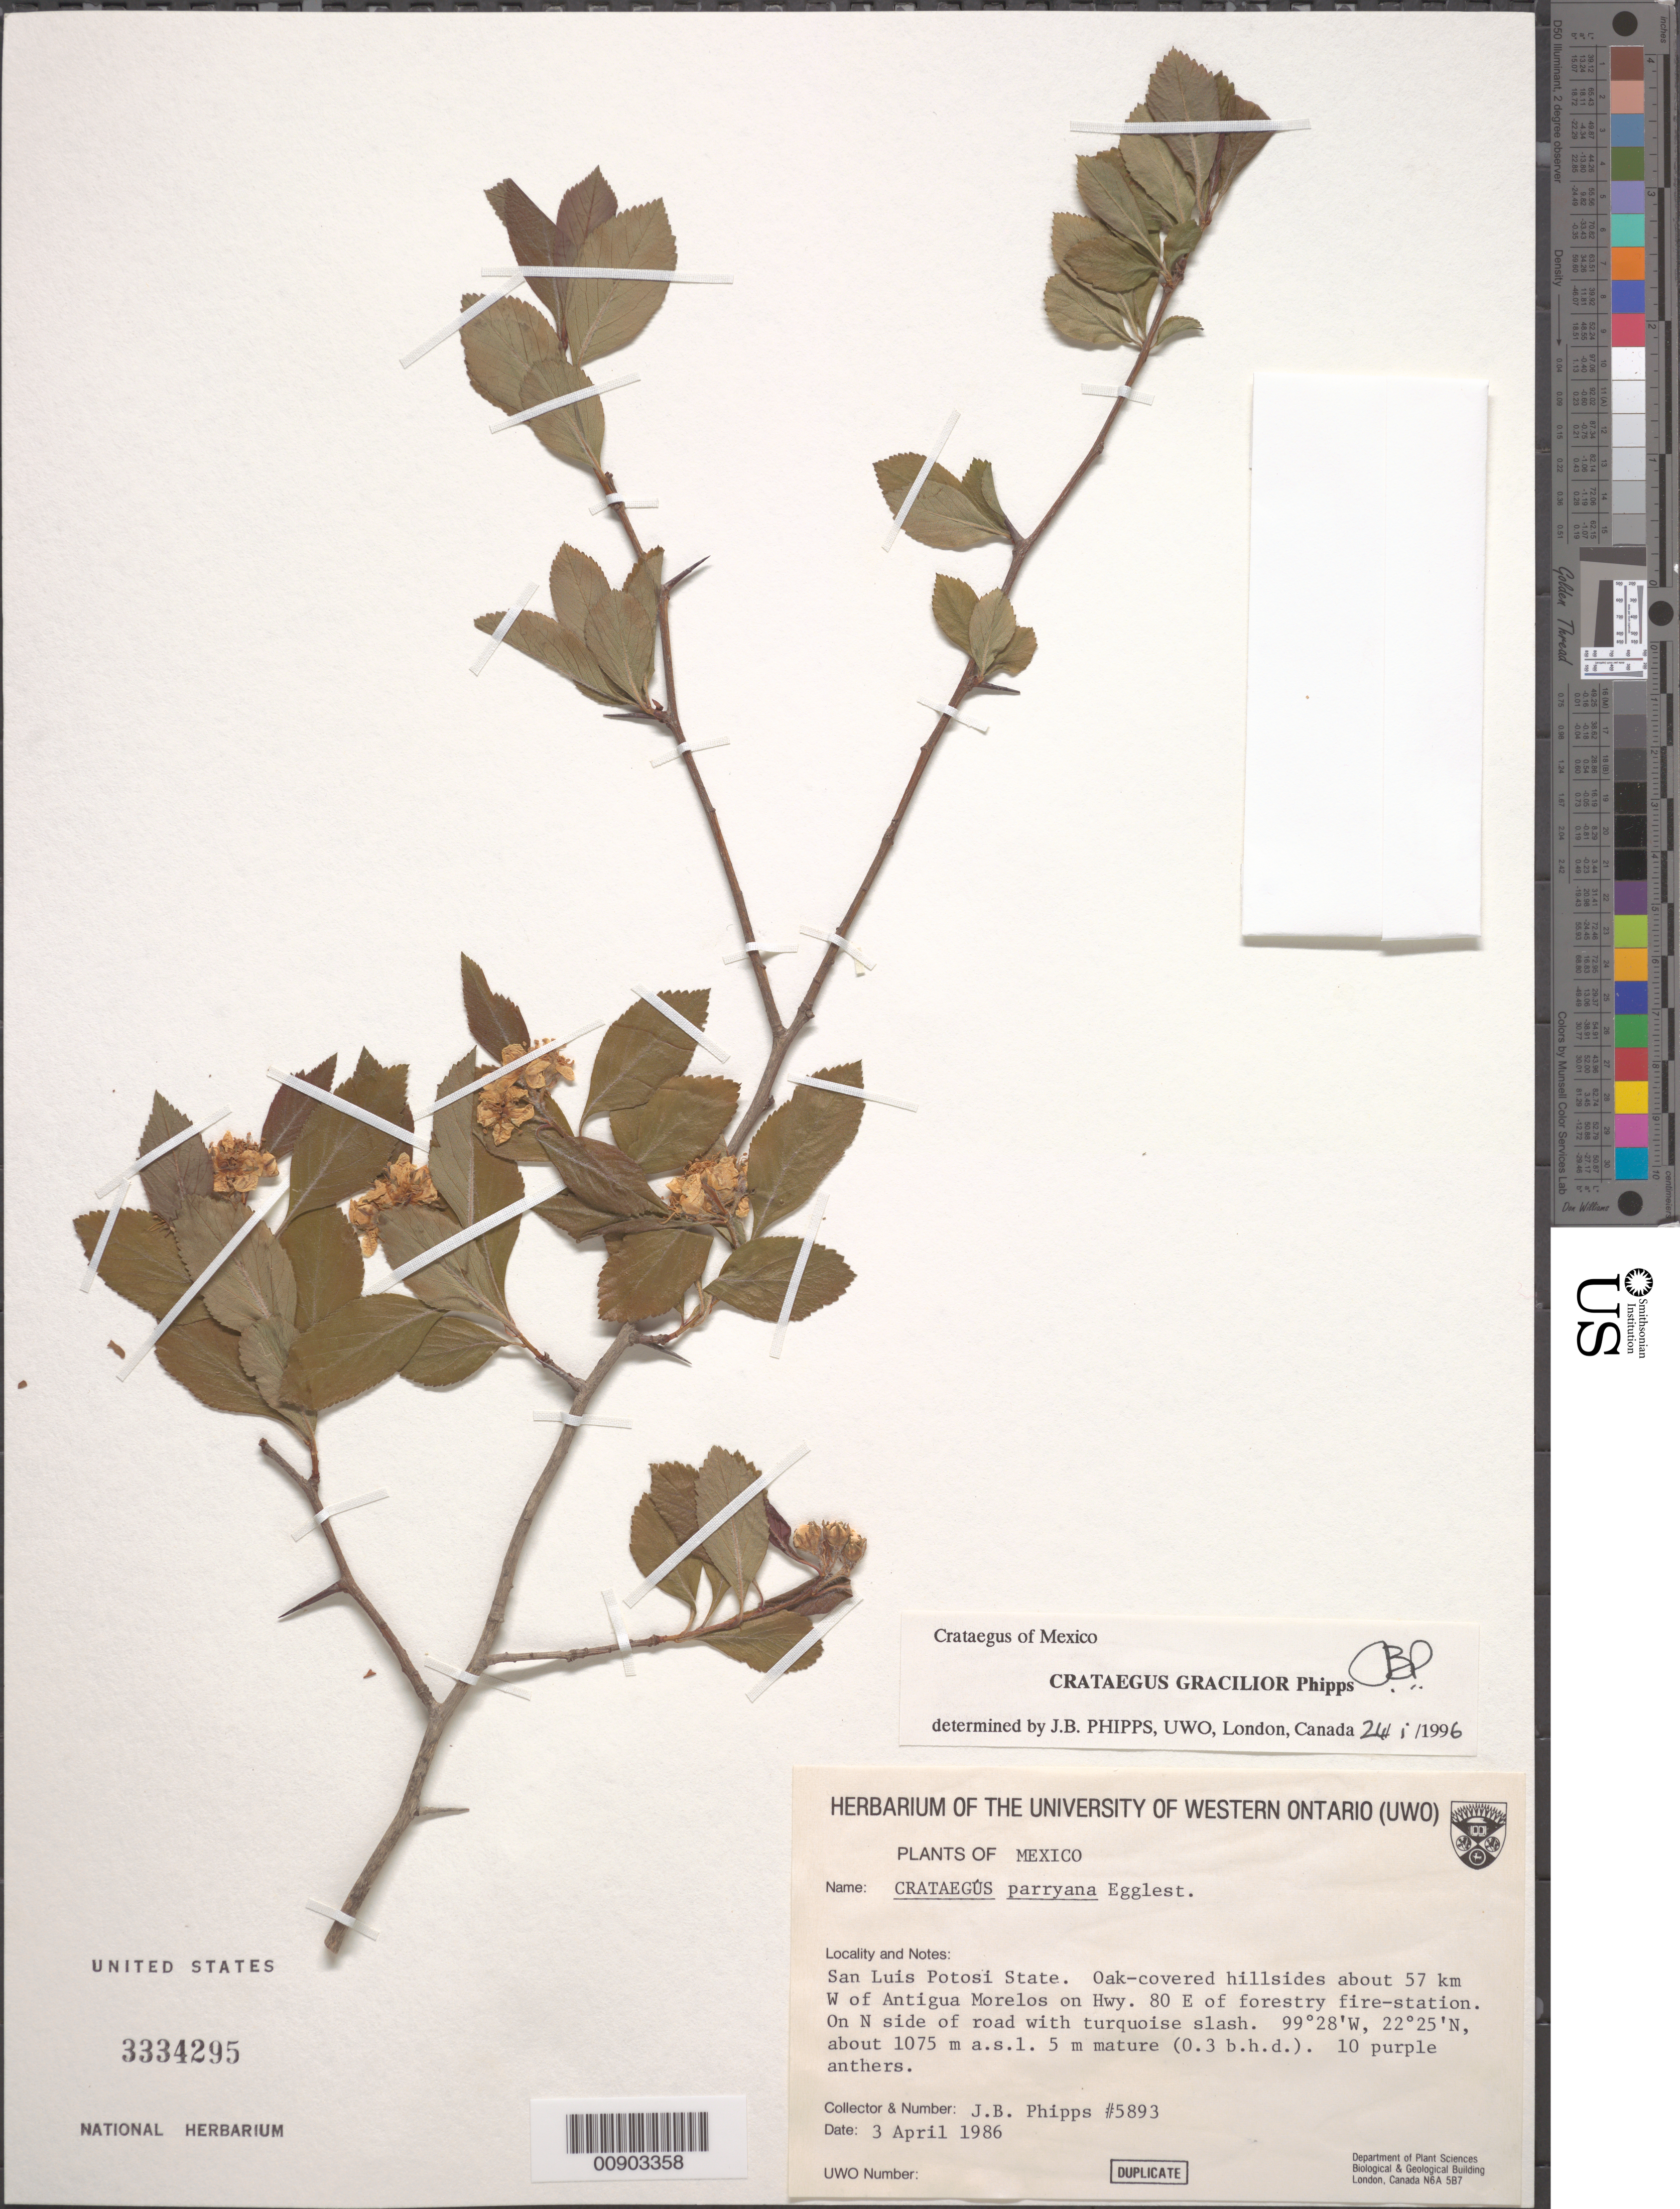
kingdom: Plantae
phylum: Tracheophyta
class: Magnoliopsida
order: Rosales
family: Rosaceae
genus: Crataegus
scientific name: Crataegus gracilior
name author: J.B. Phipps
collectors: J. Phipps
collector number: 5893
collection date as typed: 03 Apr 1986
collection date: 1986-04-03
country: Mexico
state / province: San Luis Potosí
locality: San Luis Potosí, about 57 km. W of Antigua Morelos on Hwy. 80 E of forestry fire-station. On N side of road with turquoise slash.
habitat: Oak-covered hillsides.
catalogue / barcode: US 3334295